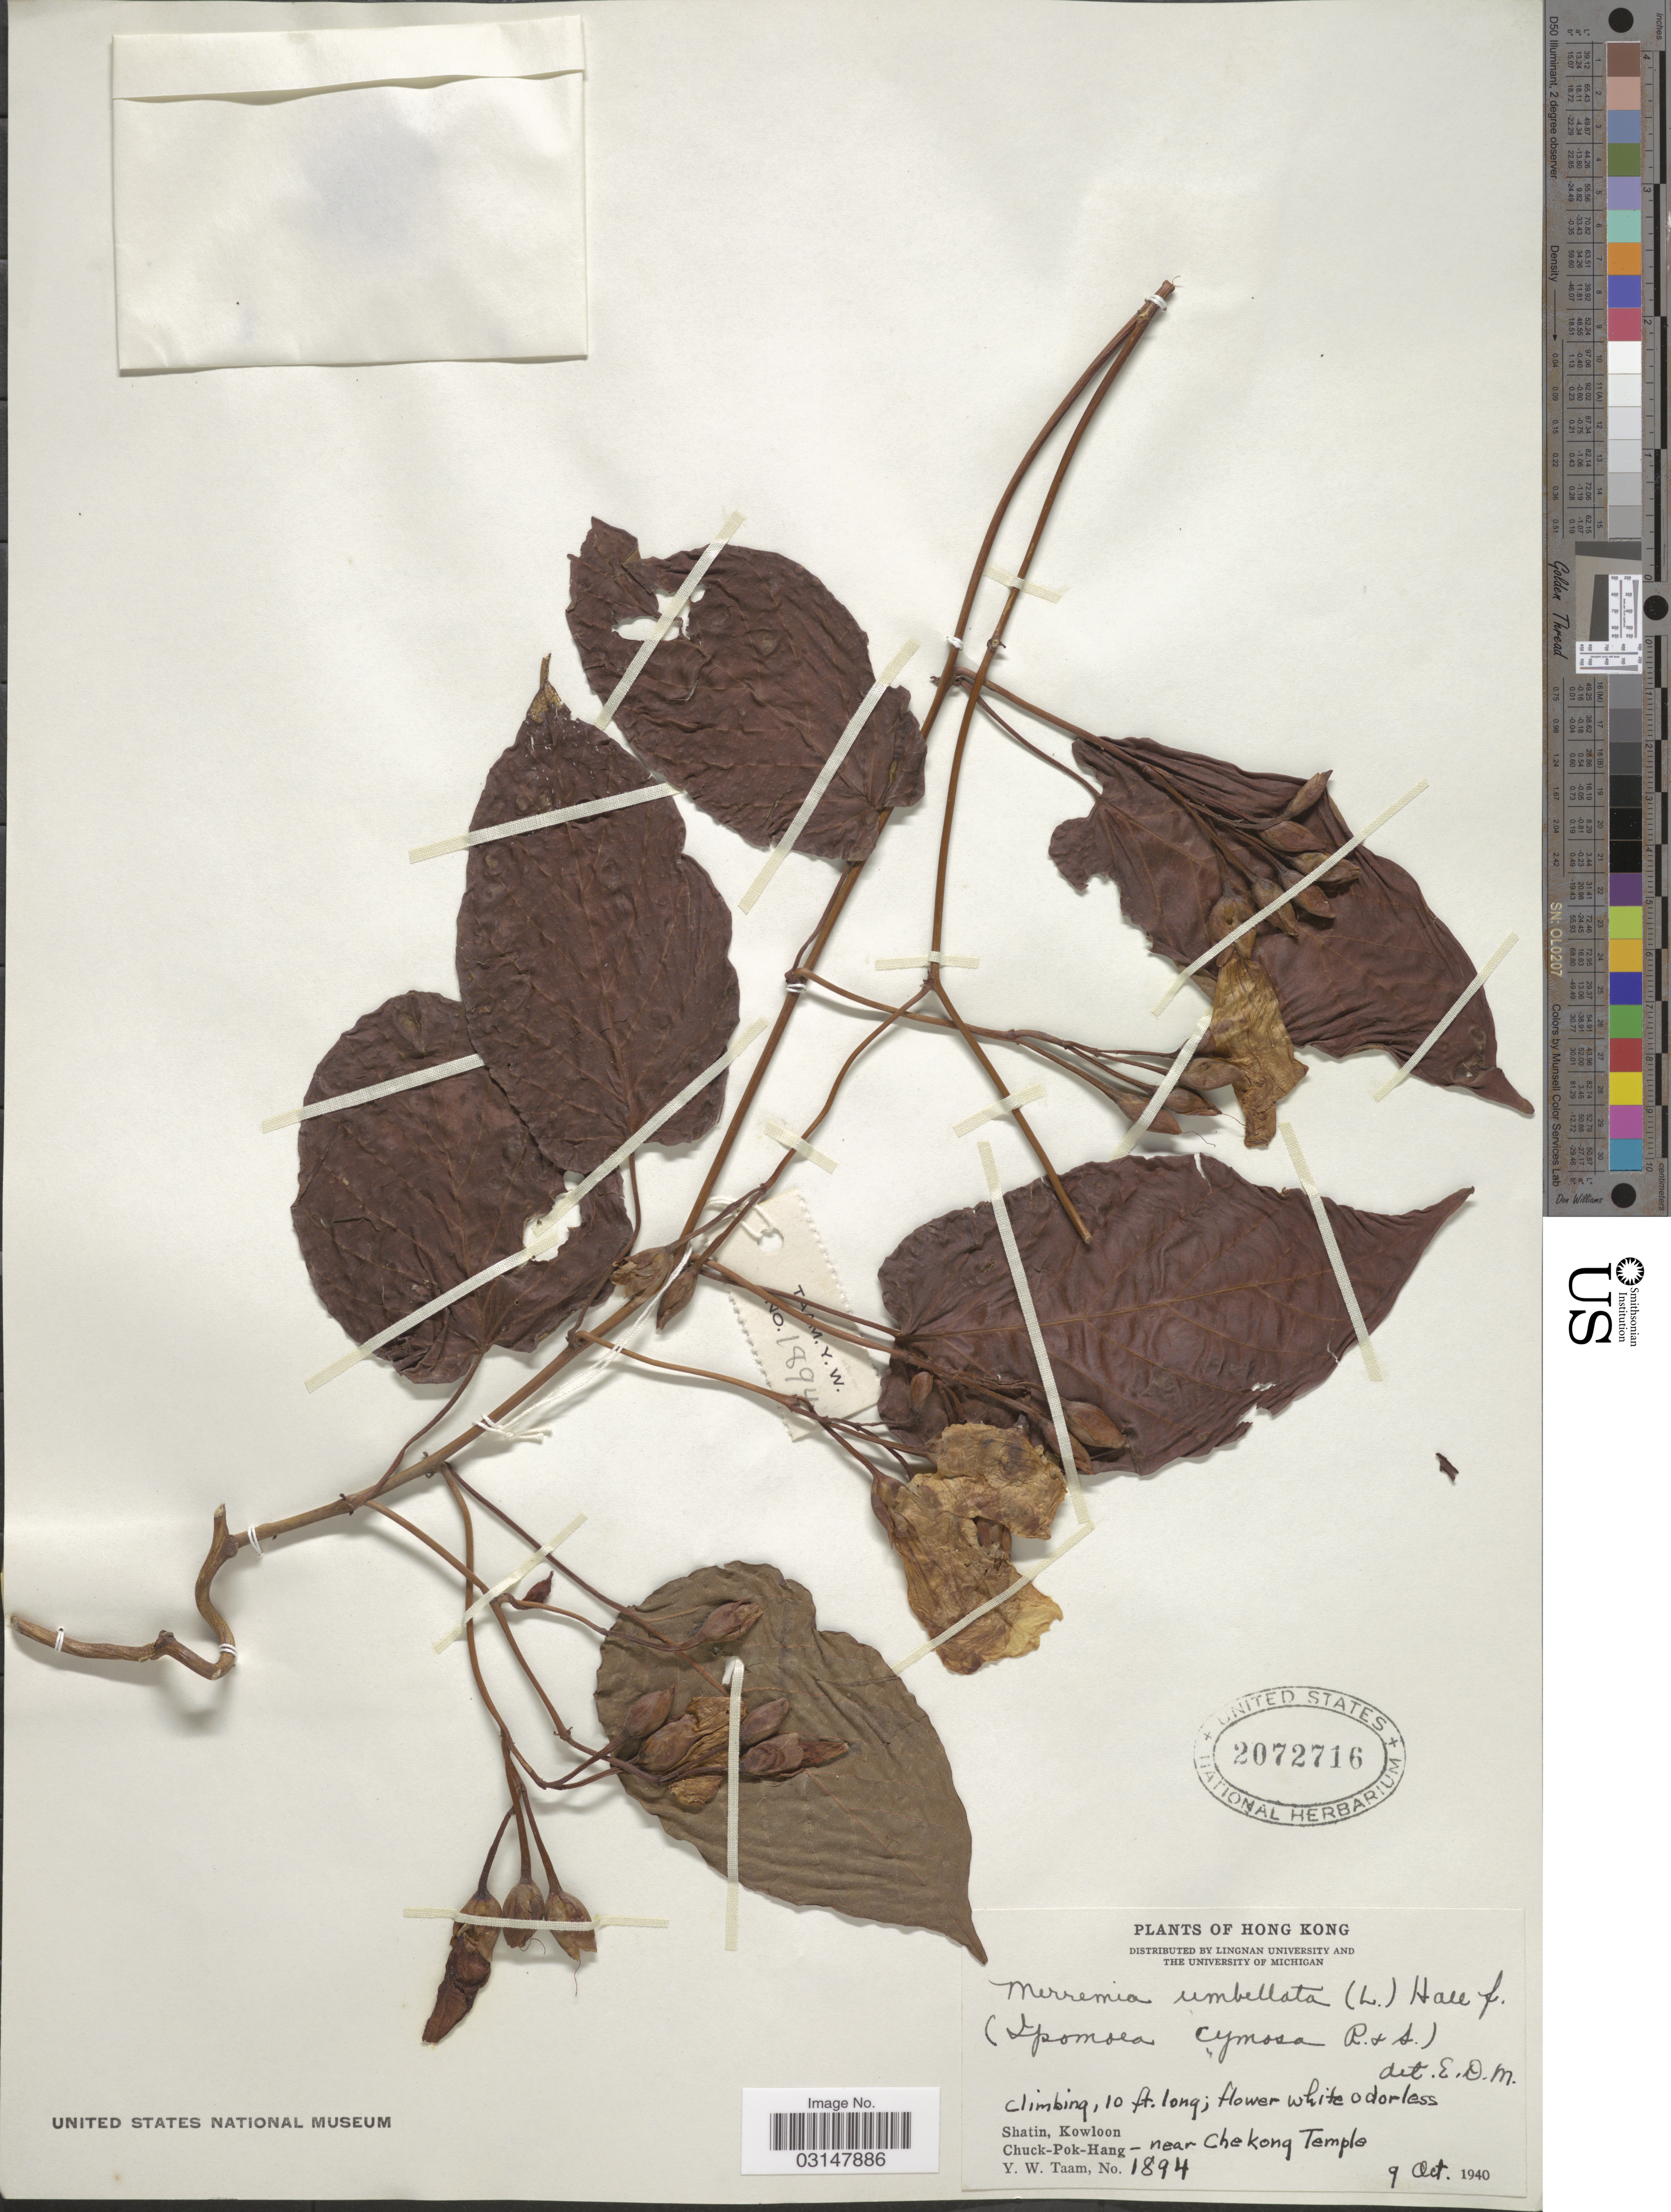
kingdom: Plantae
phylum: Tracheophyta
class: Magnoliopsida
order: Solanales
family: Convolvulaceae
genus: Camonea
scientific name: Camonea pilosa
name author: (Houtt.) A. R. Simões & Staples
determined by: Strong, Mark T., (BOT), Smithsonian Institution - National Museum of Natural History (UNITED STATES)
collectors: Y. W. Taam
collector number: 1894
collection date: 1940-10-09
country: China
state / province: Hong Kong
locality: Shatin, Kowloon. Chuck-Pok-Hang-near Chekong Temple.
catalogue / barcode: US 2072716